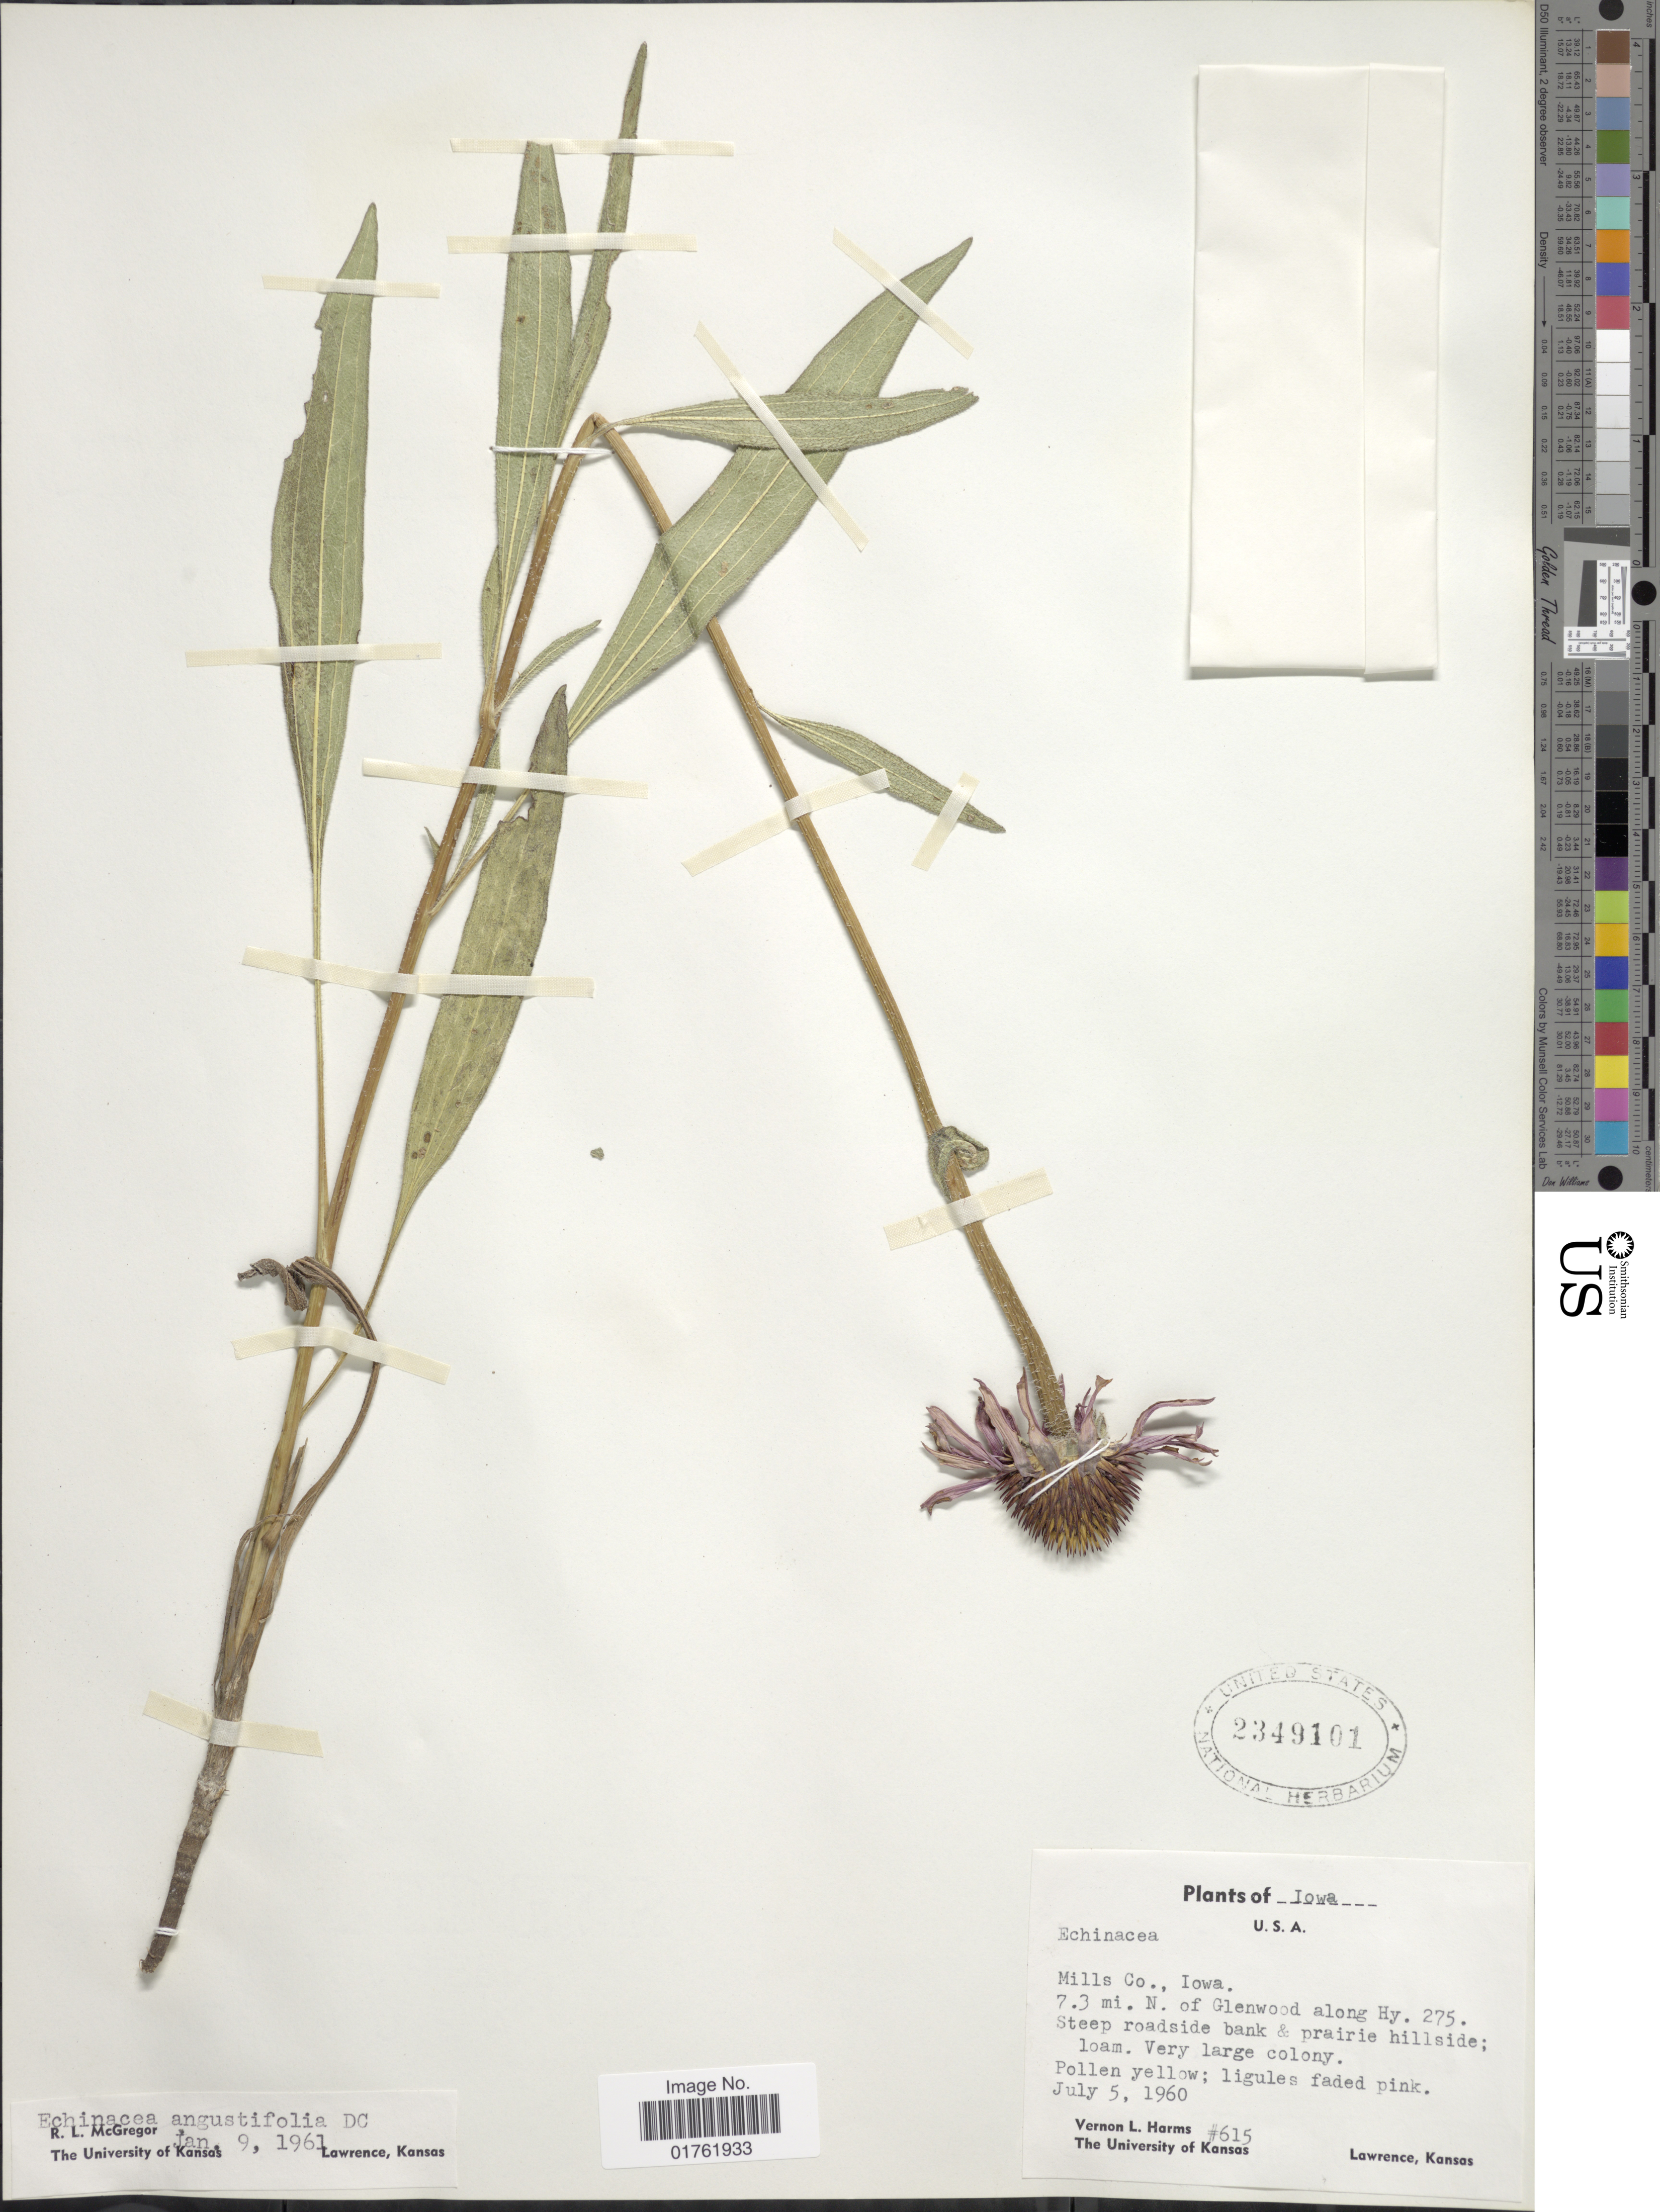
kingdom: Plantae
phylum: Tracheophyta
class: Magnoliopsida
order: Asterales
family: Asteraceae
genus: Echinacea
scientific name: Echinacea angustifolia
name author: DC.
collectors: V. Harms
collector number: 615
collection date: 1960-07-05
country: United States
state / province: Iowa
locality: Mills Co., 7.3 mi N of Glenwood along Hy. 275. Steep roadside bank & prairie hillside; loam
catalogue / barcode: US 2349101